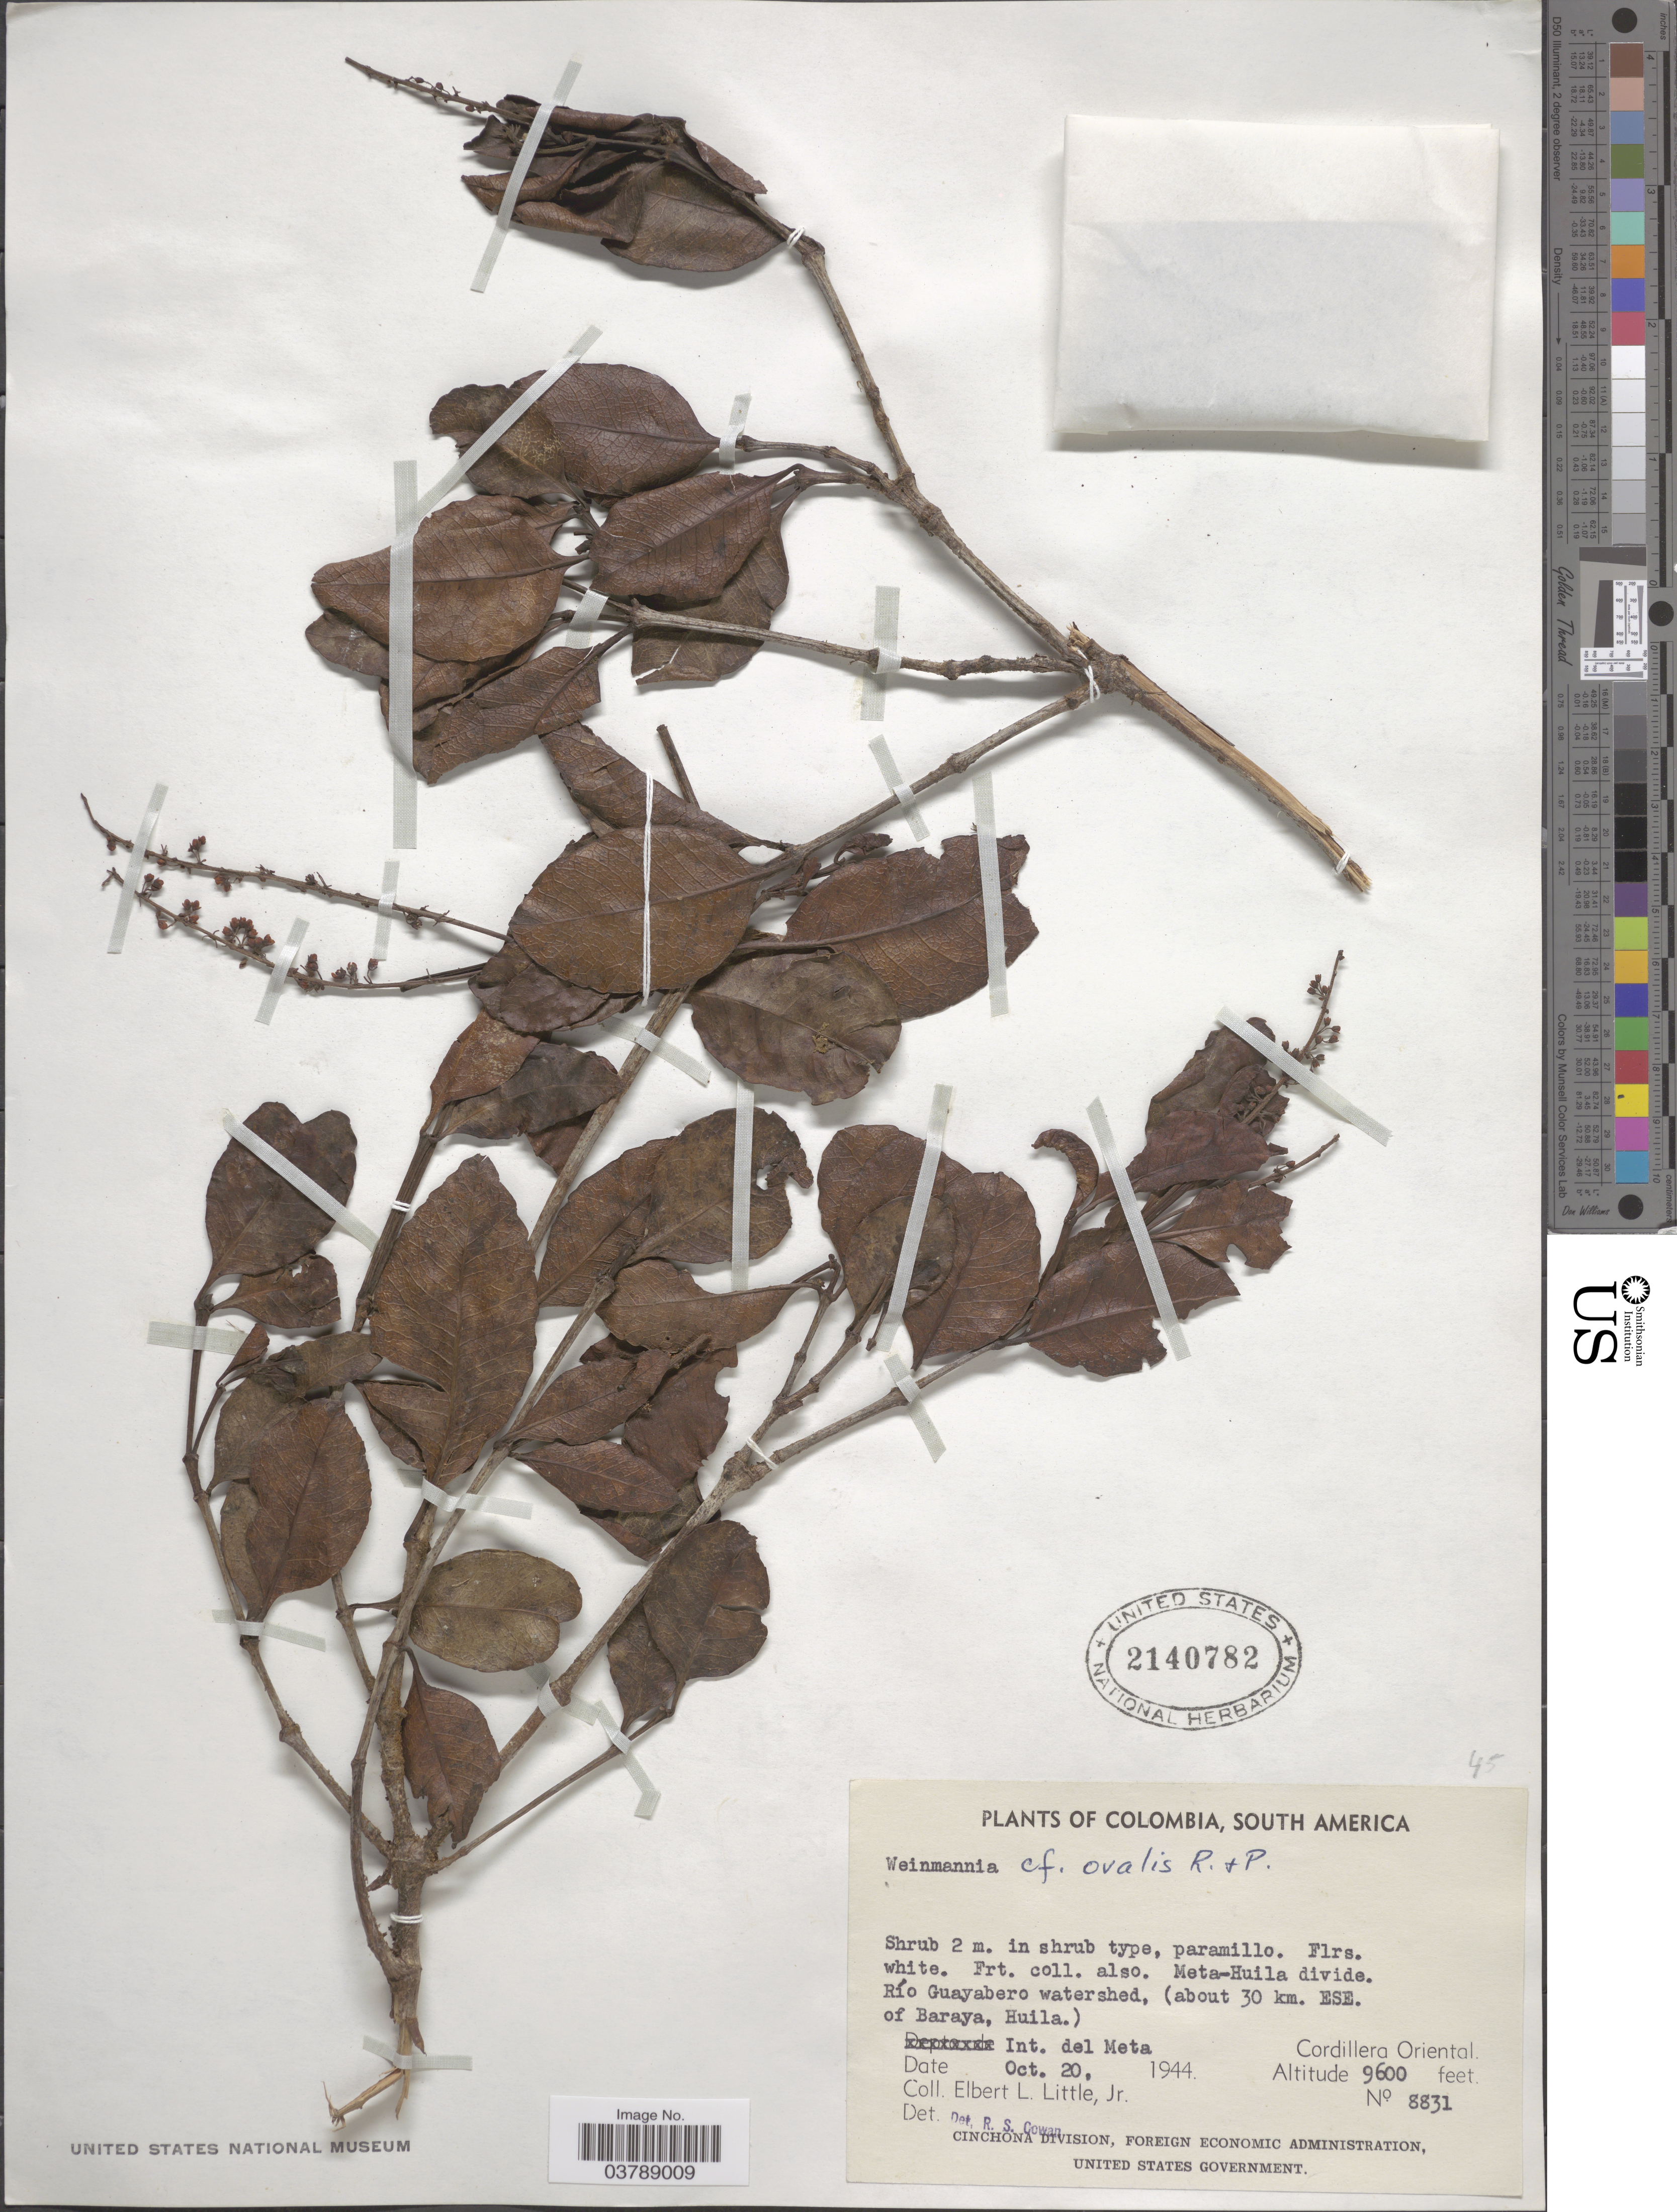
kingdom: Plantae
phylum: Tracheophyta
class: Magnoliopsida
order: Oxalidales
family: Cunoniaceae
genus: Weinmannia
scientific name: Weinmannia balbisiana var. laurina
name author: (Kunth) Cuatrec.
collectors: E. L. Little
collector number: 8831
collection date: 1944-10-20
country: Colombia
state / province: Meta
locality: Meta-Huila divide. Río Guayabero watershed, (about 30 km. ESE. of Baraya, Huila). Int. del Meta. Cordillera Oriental.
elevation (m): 2926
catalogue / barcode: US 2140782